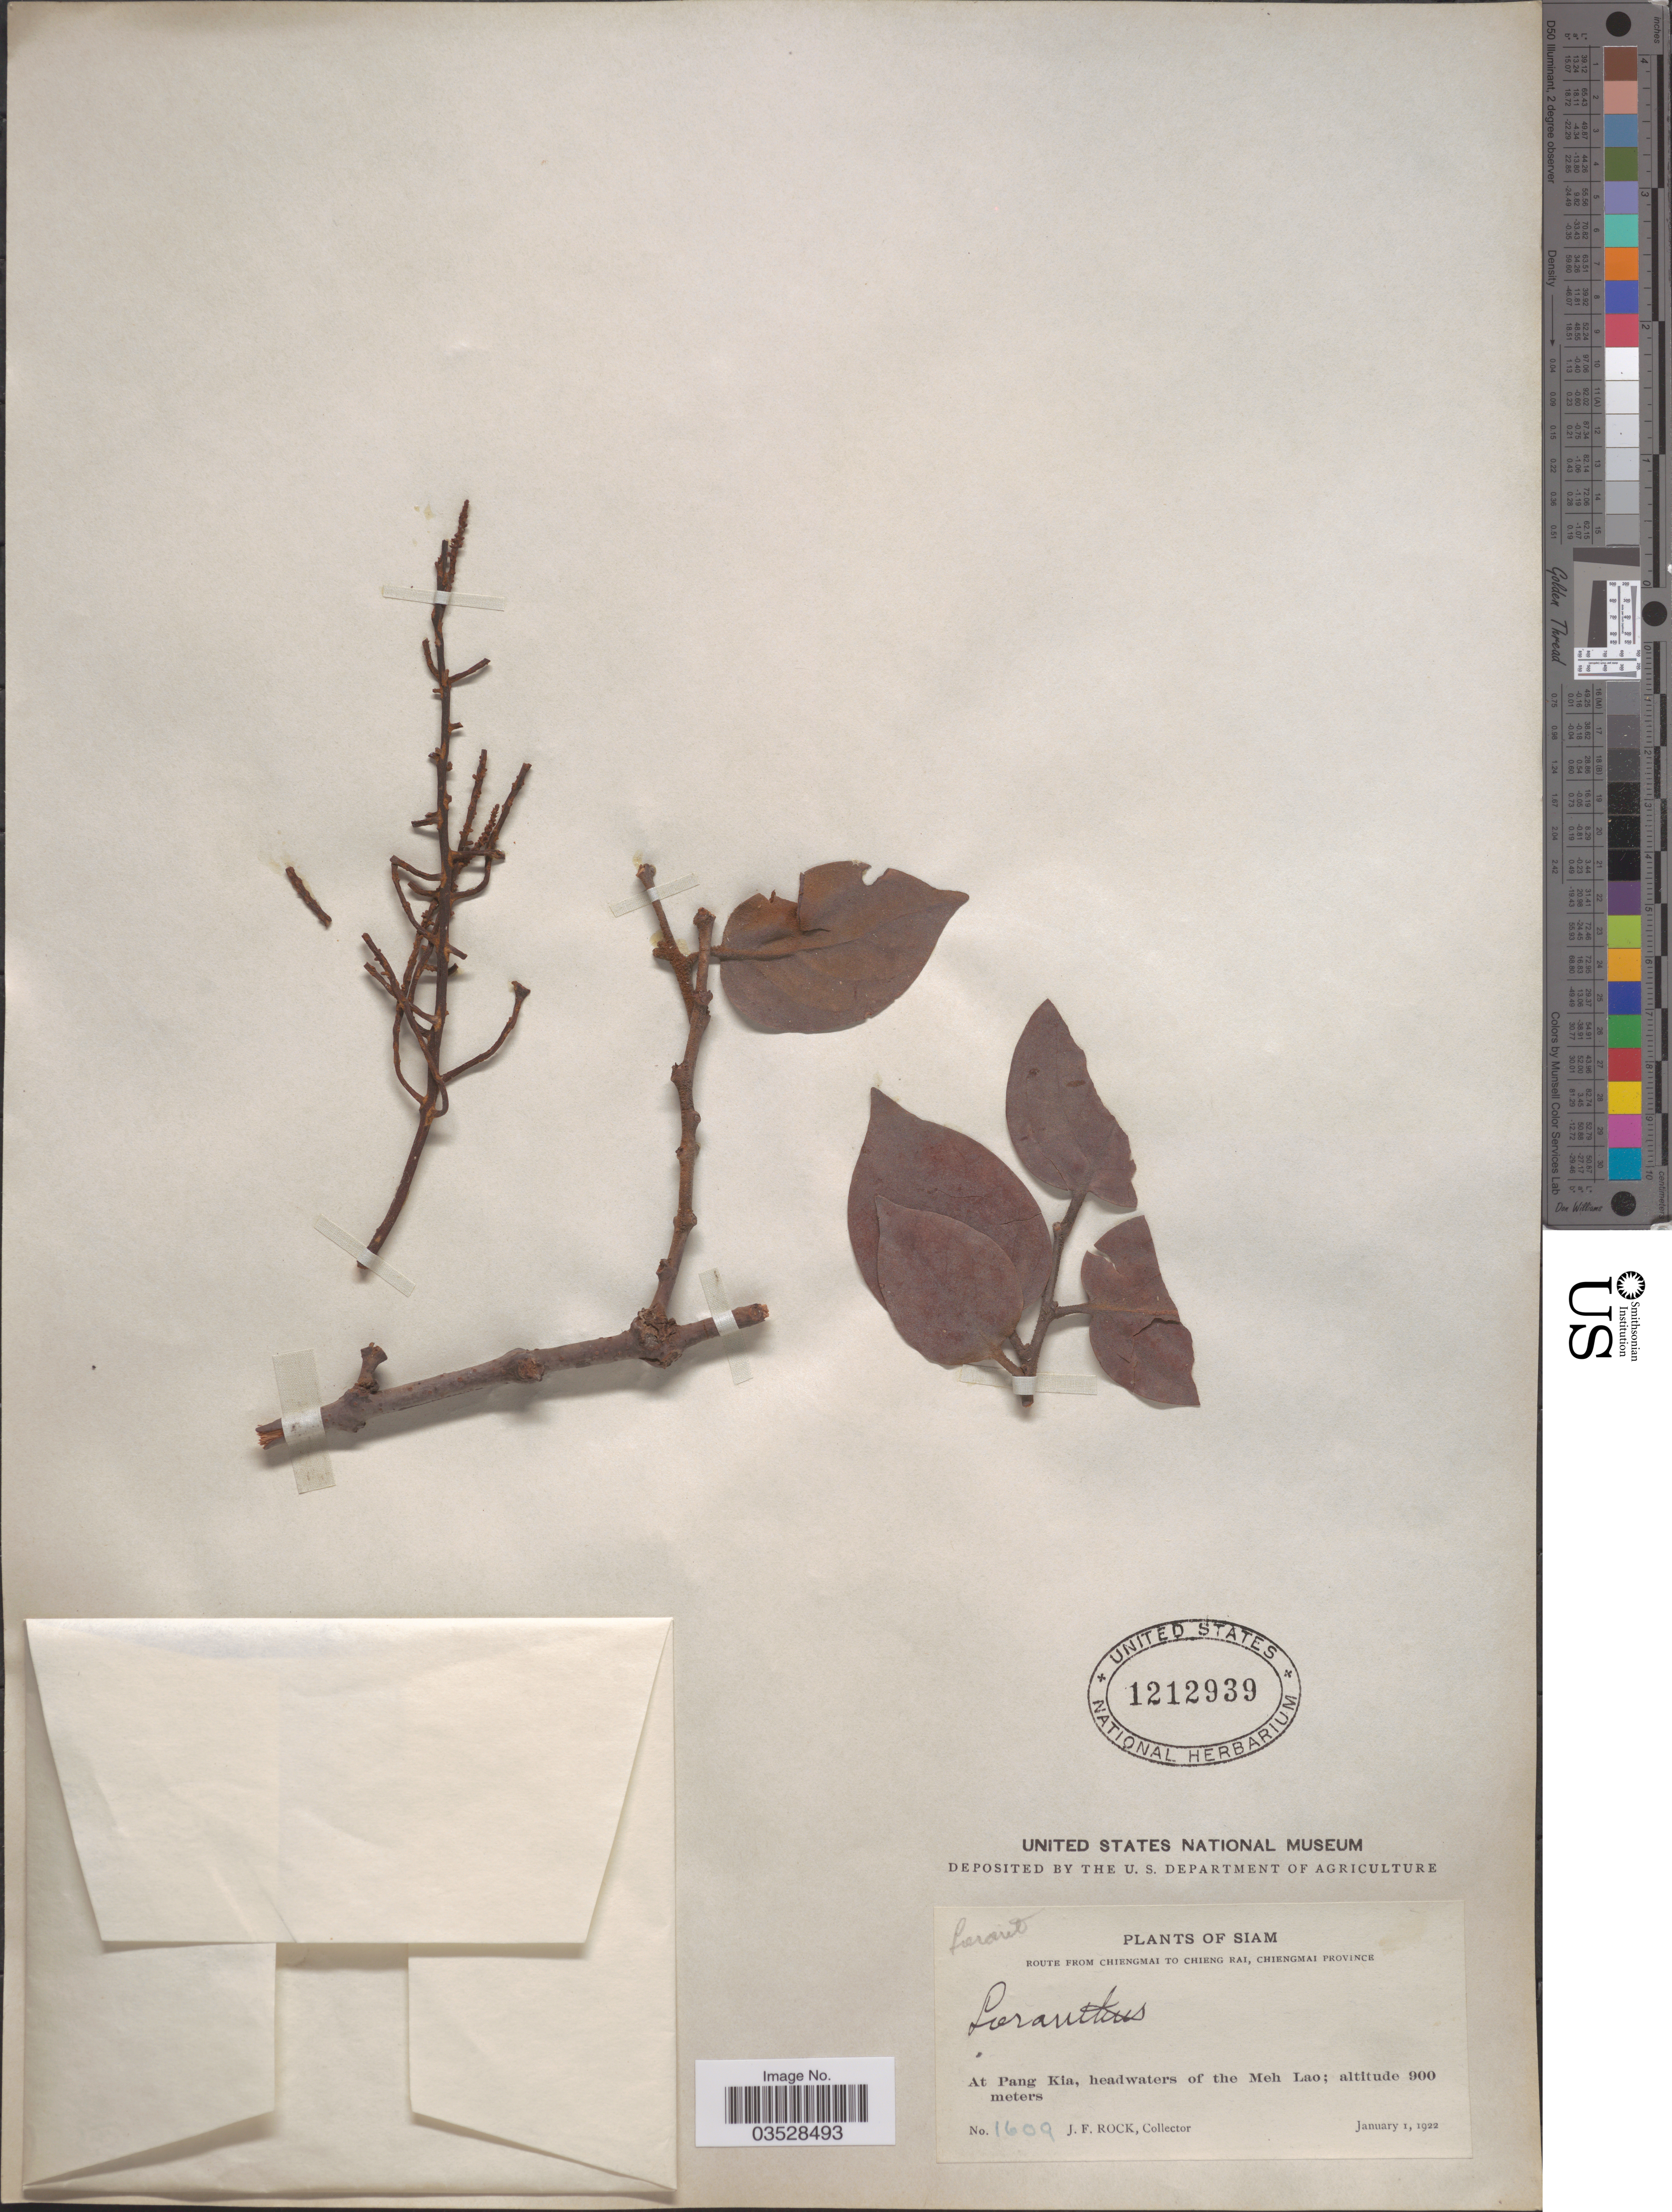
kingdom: Plantae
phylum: Tracheophyta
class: Magnoliopsida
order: Santalales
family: Loranthaceae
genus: Loranthus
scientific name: Loranthus sp.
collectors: J. Rock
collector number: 1609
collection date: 1922-01-01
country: Thailand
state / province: Chiang Mai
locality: Siam. Route from Chiengmai to Chieng Rai. At Pang Kia, headwaters of the Meh Lao.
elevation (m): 900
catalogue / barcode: US 1212939